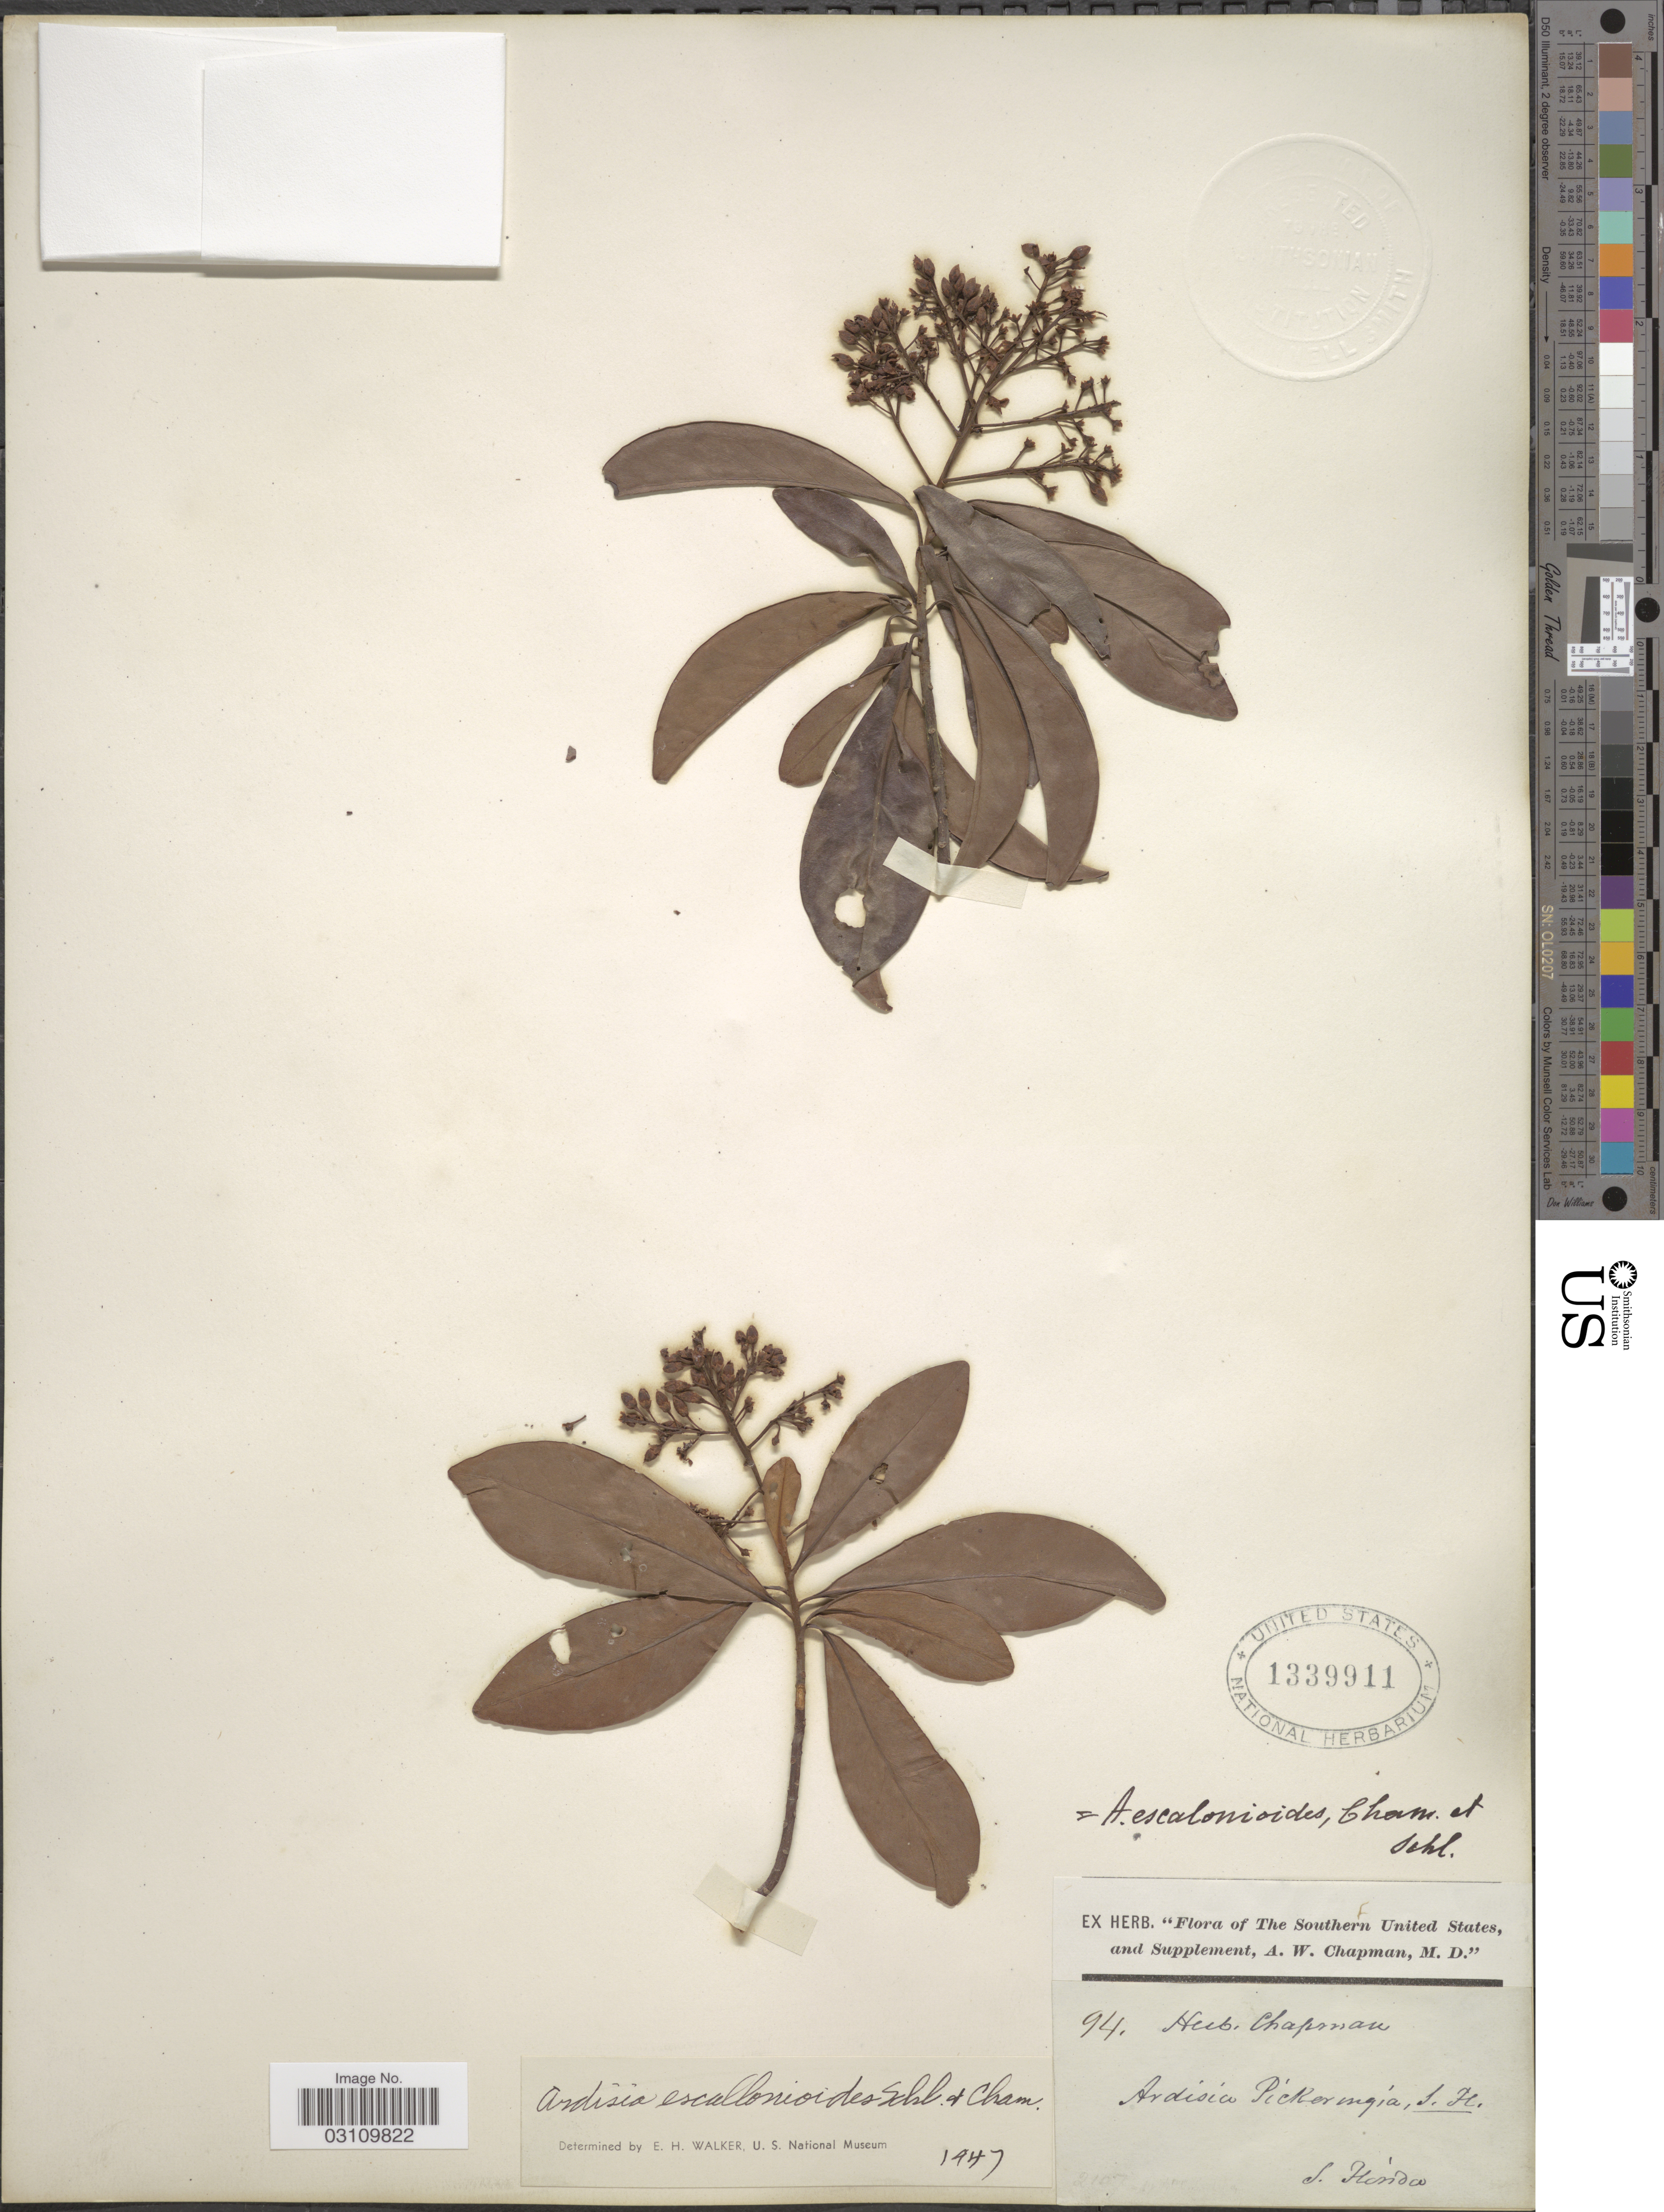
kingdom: Plantae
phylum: Tracheophyta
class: Magnoliopsida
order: Ericales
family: Primulaceae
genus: Ardisia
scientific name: Ardisia escallonioides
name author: Schltdl. & Cham.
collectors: A. D. Chapman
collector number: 94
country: United States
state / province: Florida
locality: The Southern United States, S. Florida.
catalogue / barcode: US 1339911